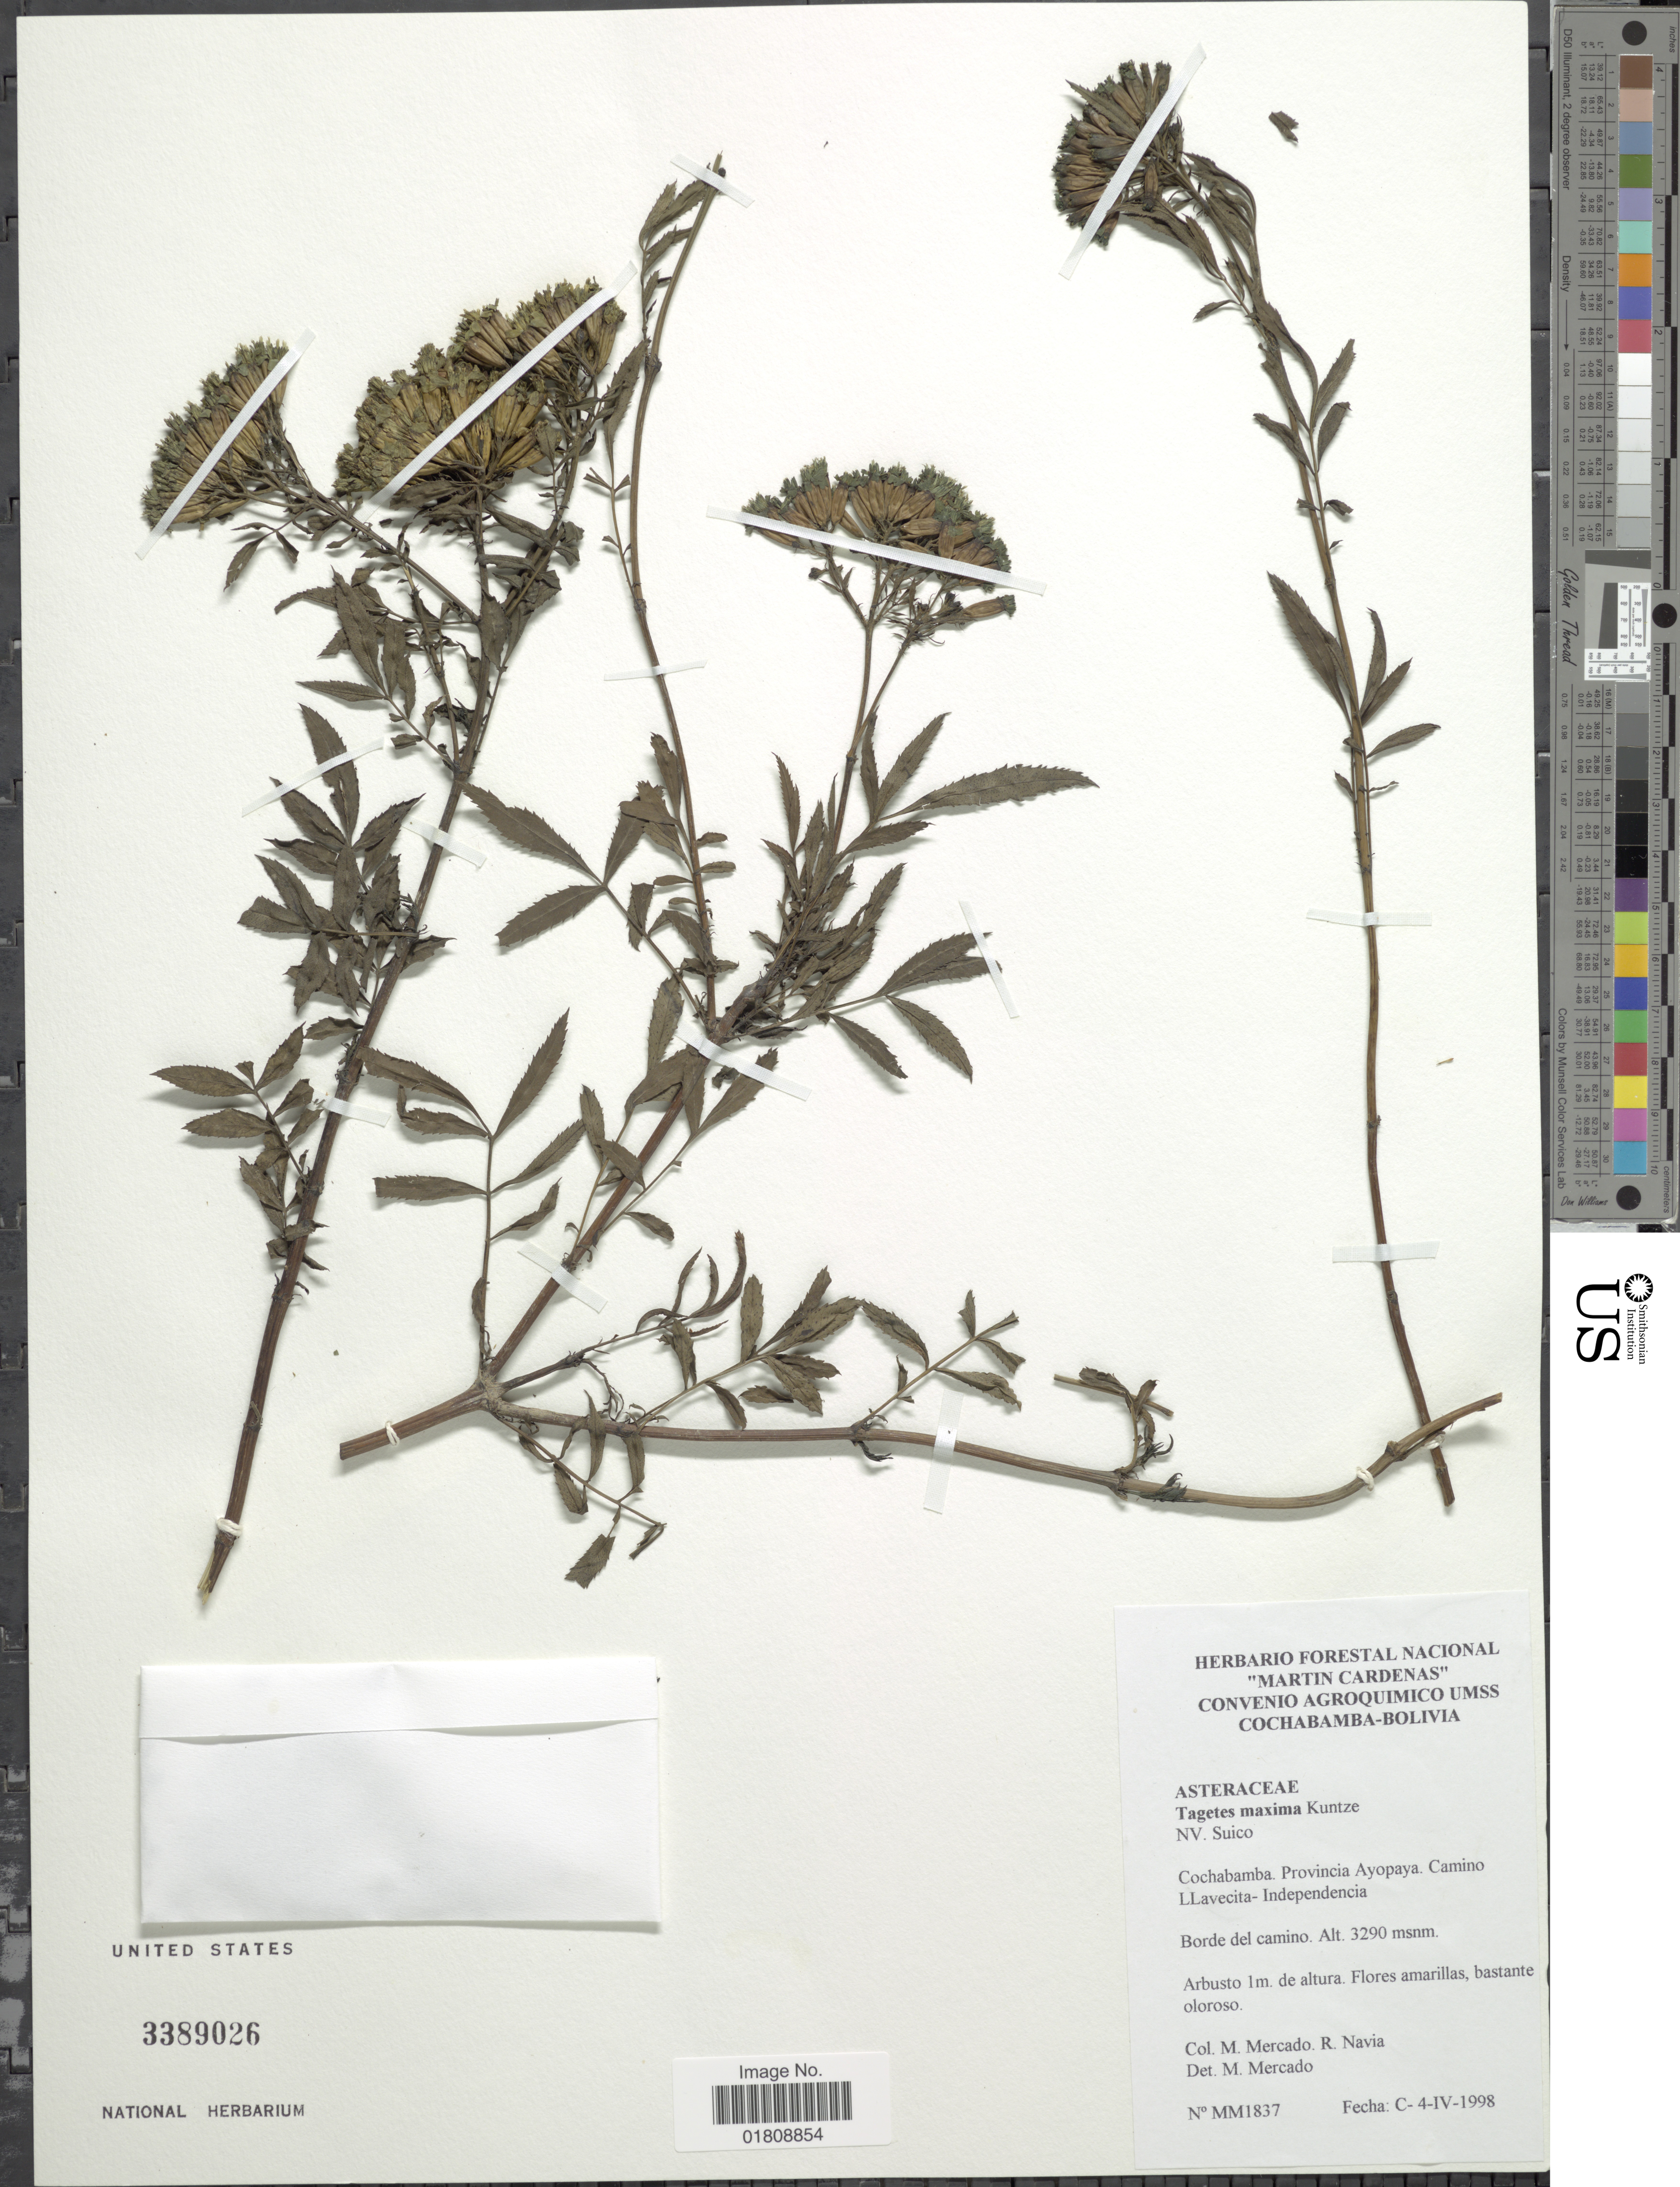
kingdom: Plantae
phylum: Tracheophyta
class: Magnoliopsida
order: Asterales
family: Asteraceae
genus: Tagetes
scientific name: Tagetes mandonii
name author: Sch. Bip. ex Klatt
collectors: M. Mercado & R. Navia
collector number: MM1837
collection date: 1998-04-04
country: Bolivia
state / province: Cochabamba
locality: Provincia Ayopaya, Camino Llavecita-Independencia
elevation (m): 3290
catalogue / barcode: US 3389026